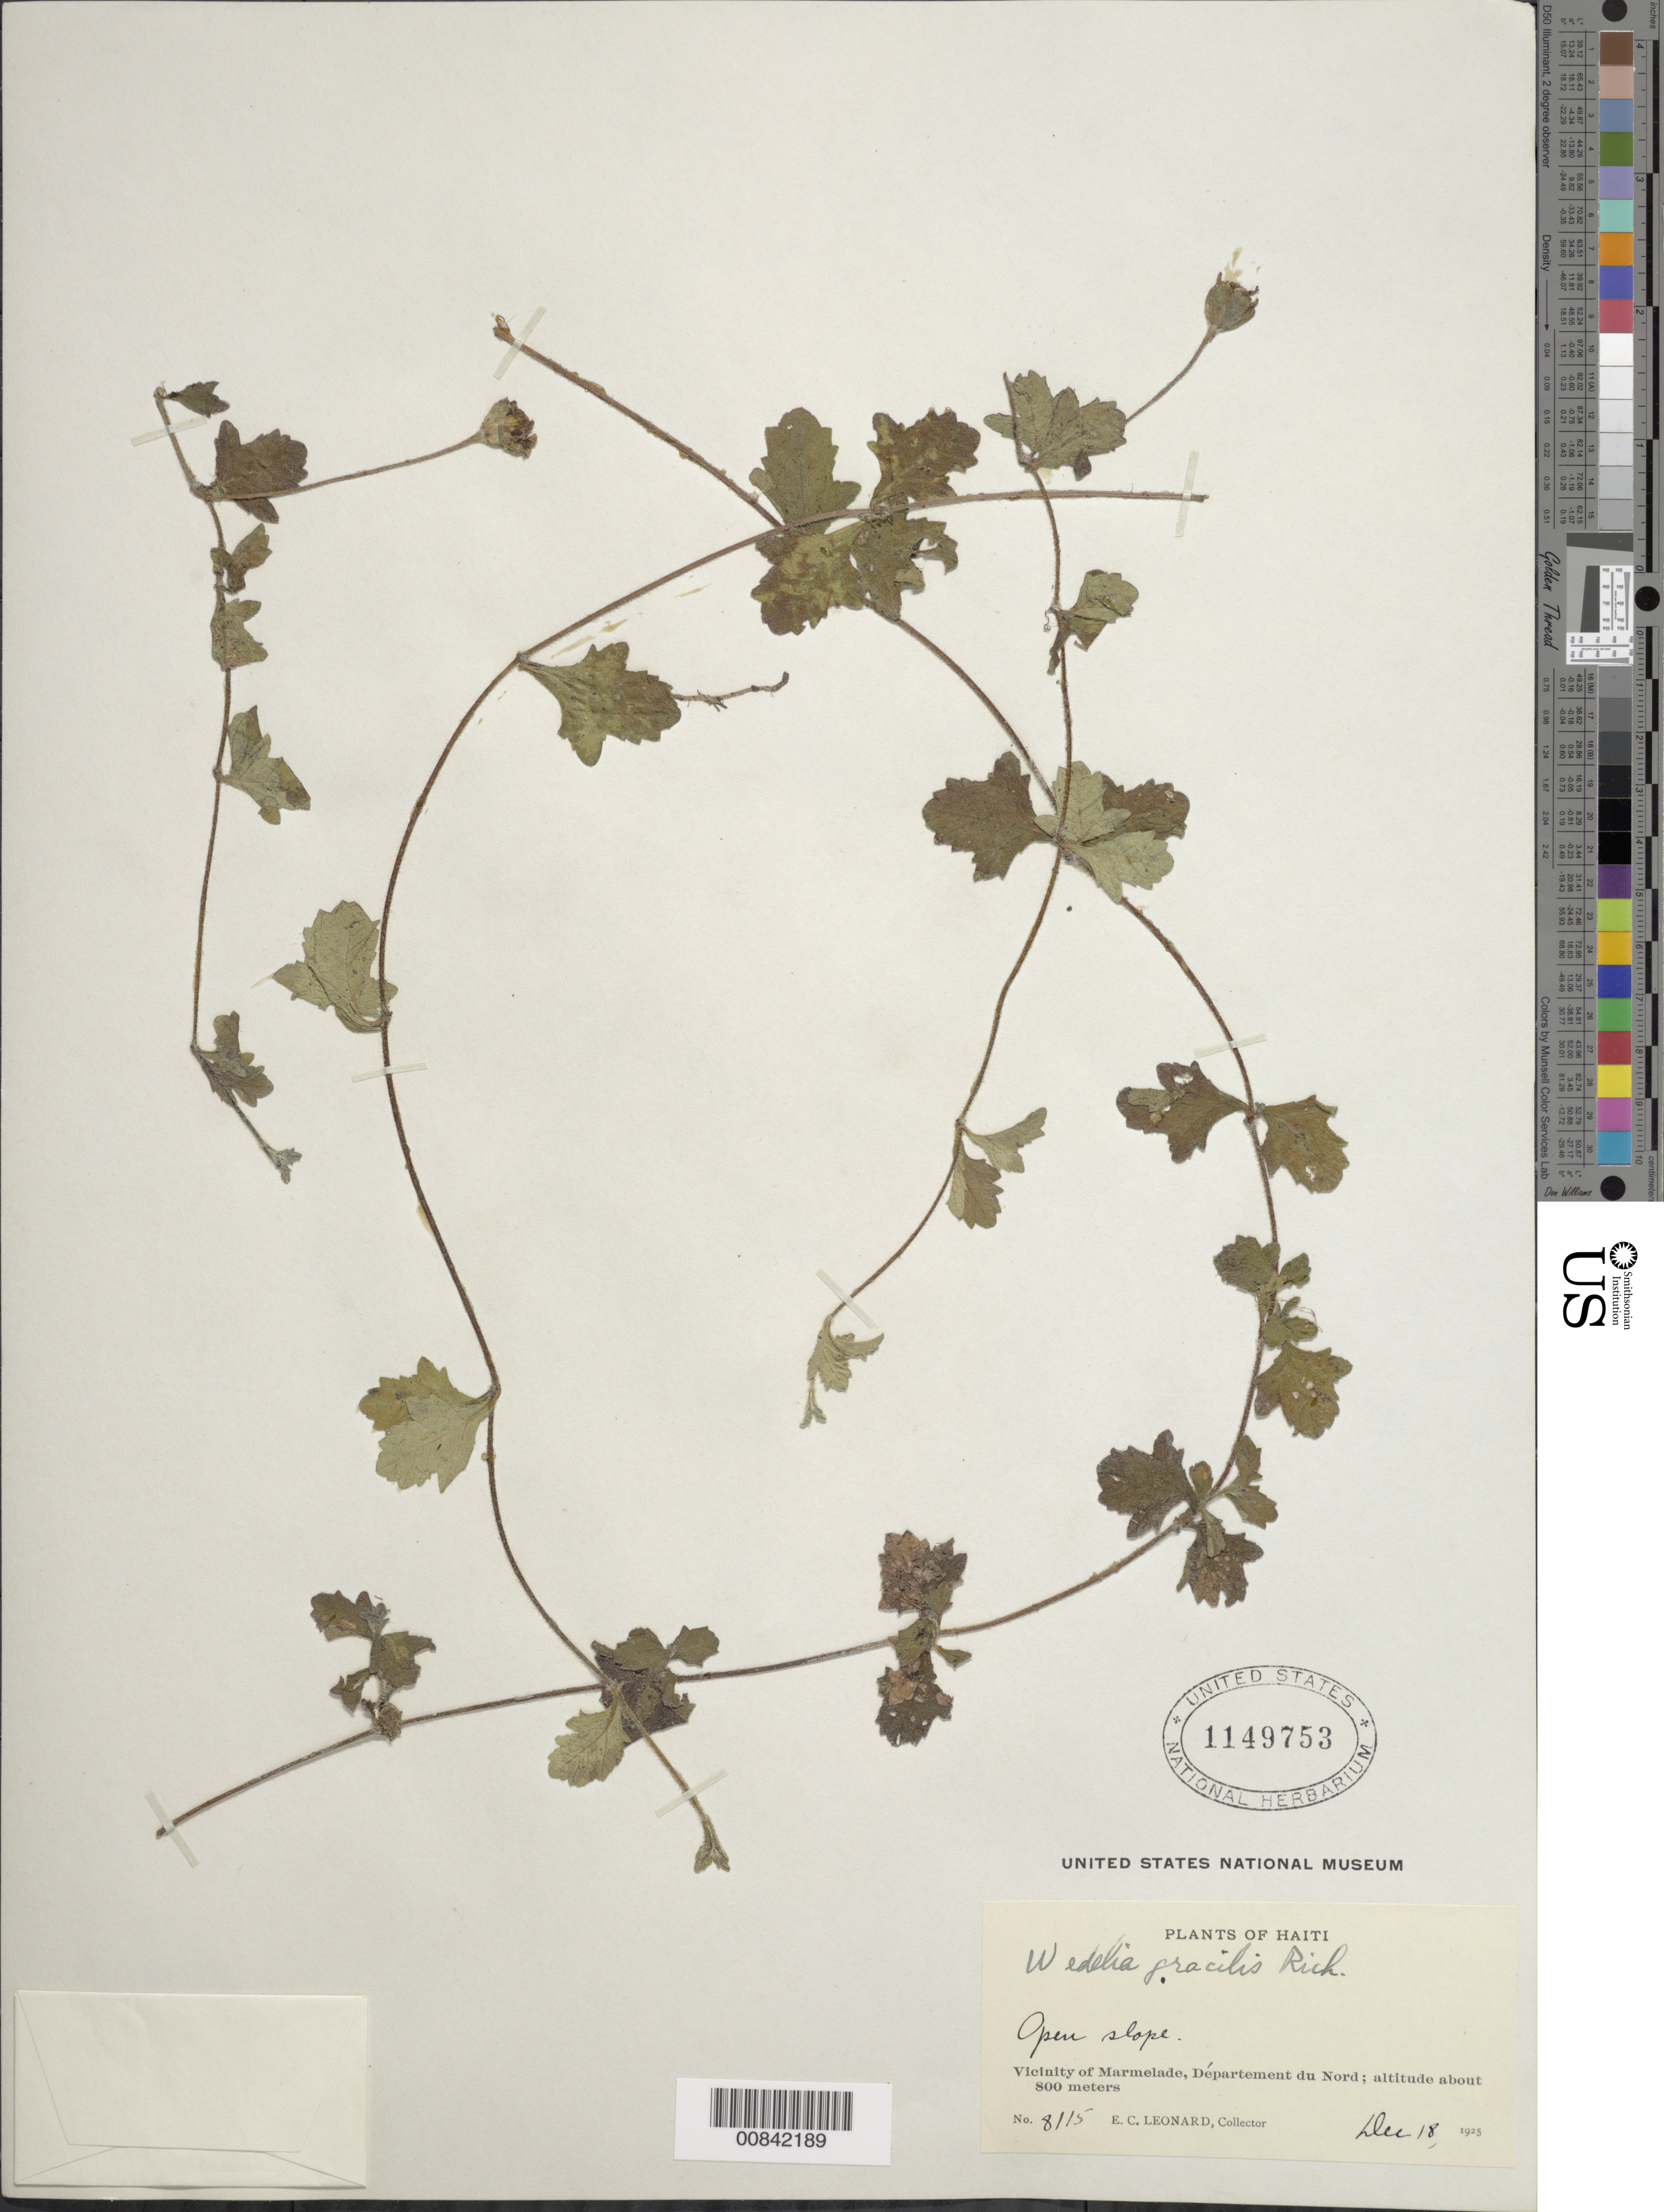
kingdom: Plantae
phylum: Tracheophyta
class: Magnoliopsida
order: Asterales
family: Asteraceae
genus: Sphagneticola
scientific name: Sphagneticola gracilis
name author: (Rich.) Pruski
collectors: E. C. Leonard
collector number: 8115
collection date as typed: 18 Dec 1925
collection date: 1925-12-18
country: Haiti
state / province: Nord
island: Hispaniola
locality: Vicinity of Marmelade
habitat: Open slope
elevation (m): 800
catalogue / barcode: US 1149753